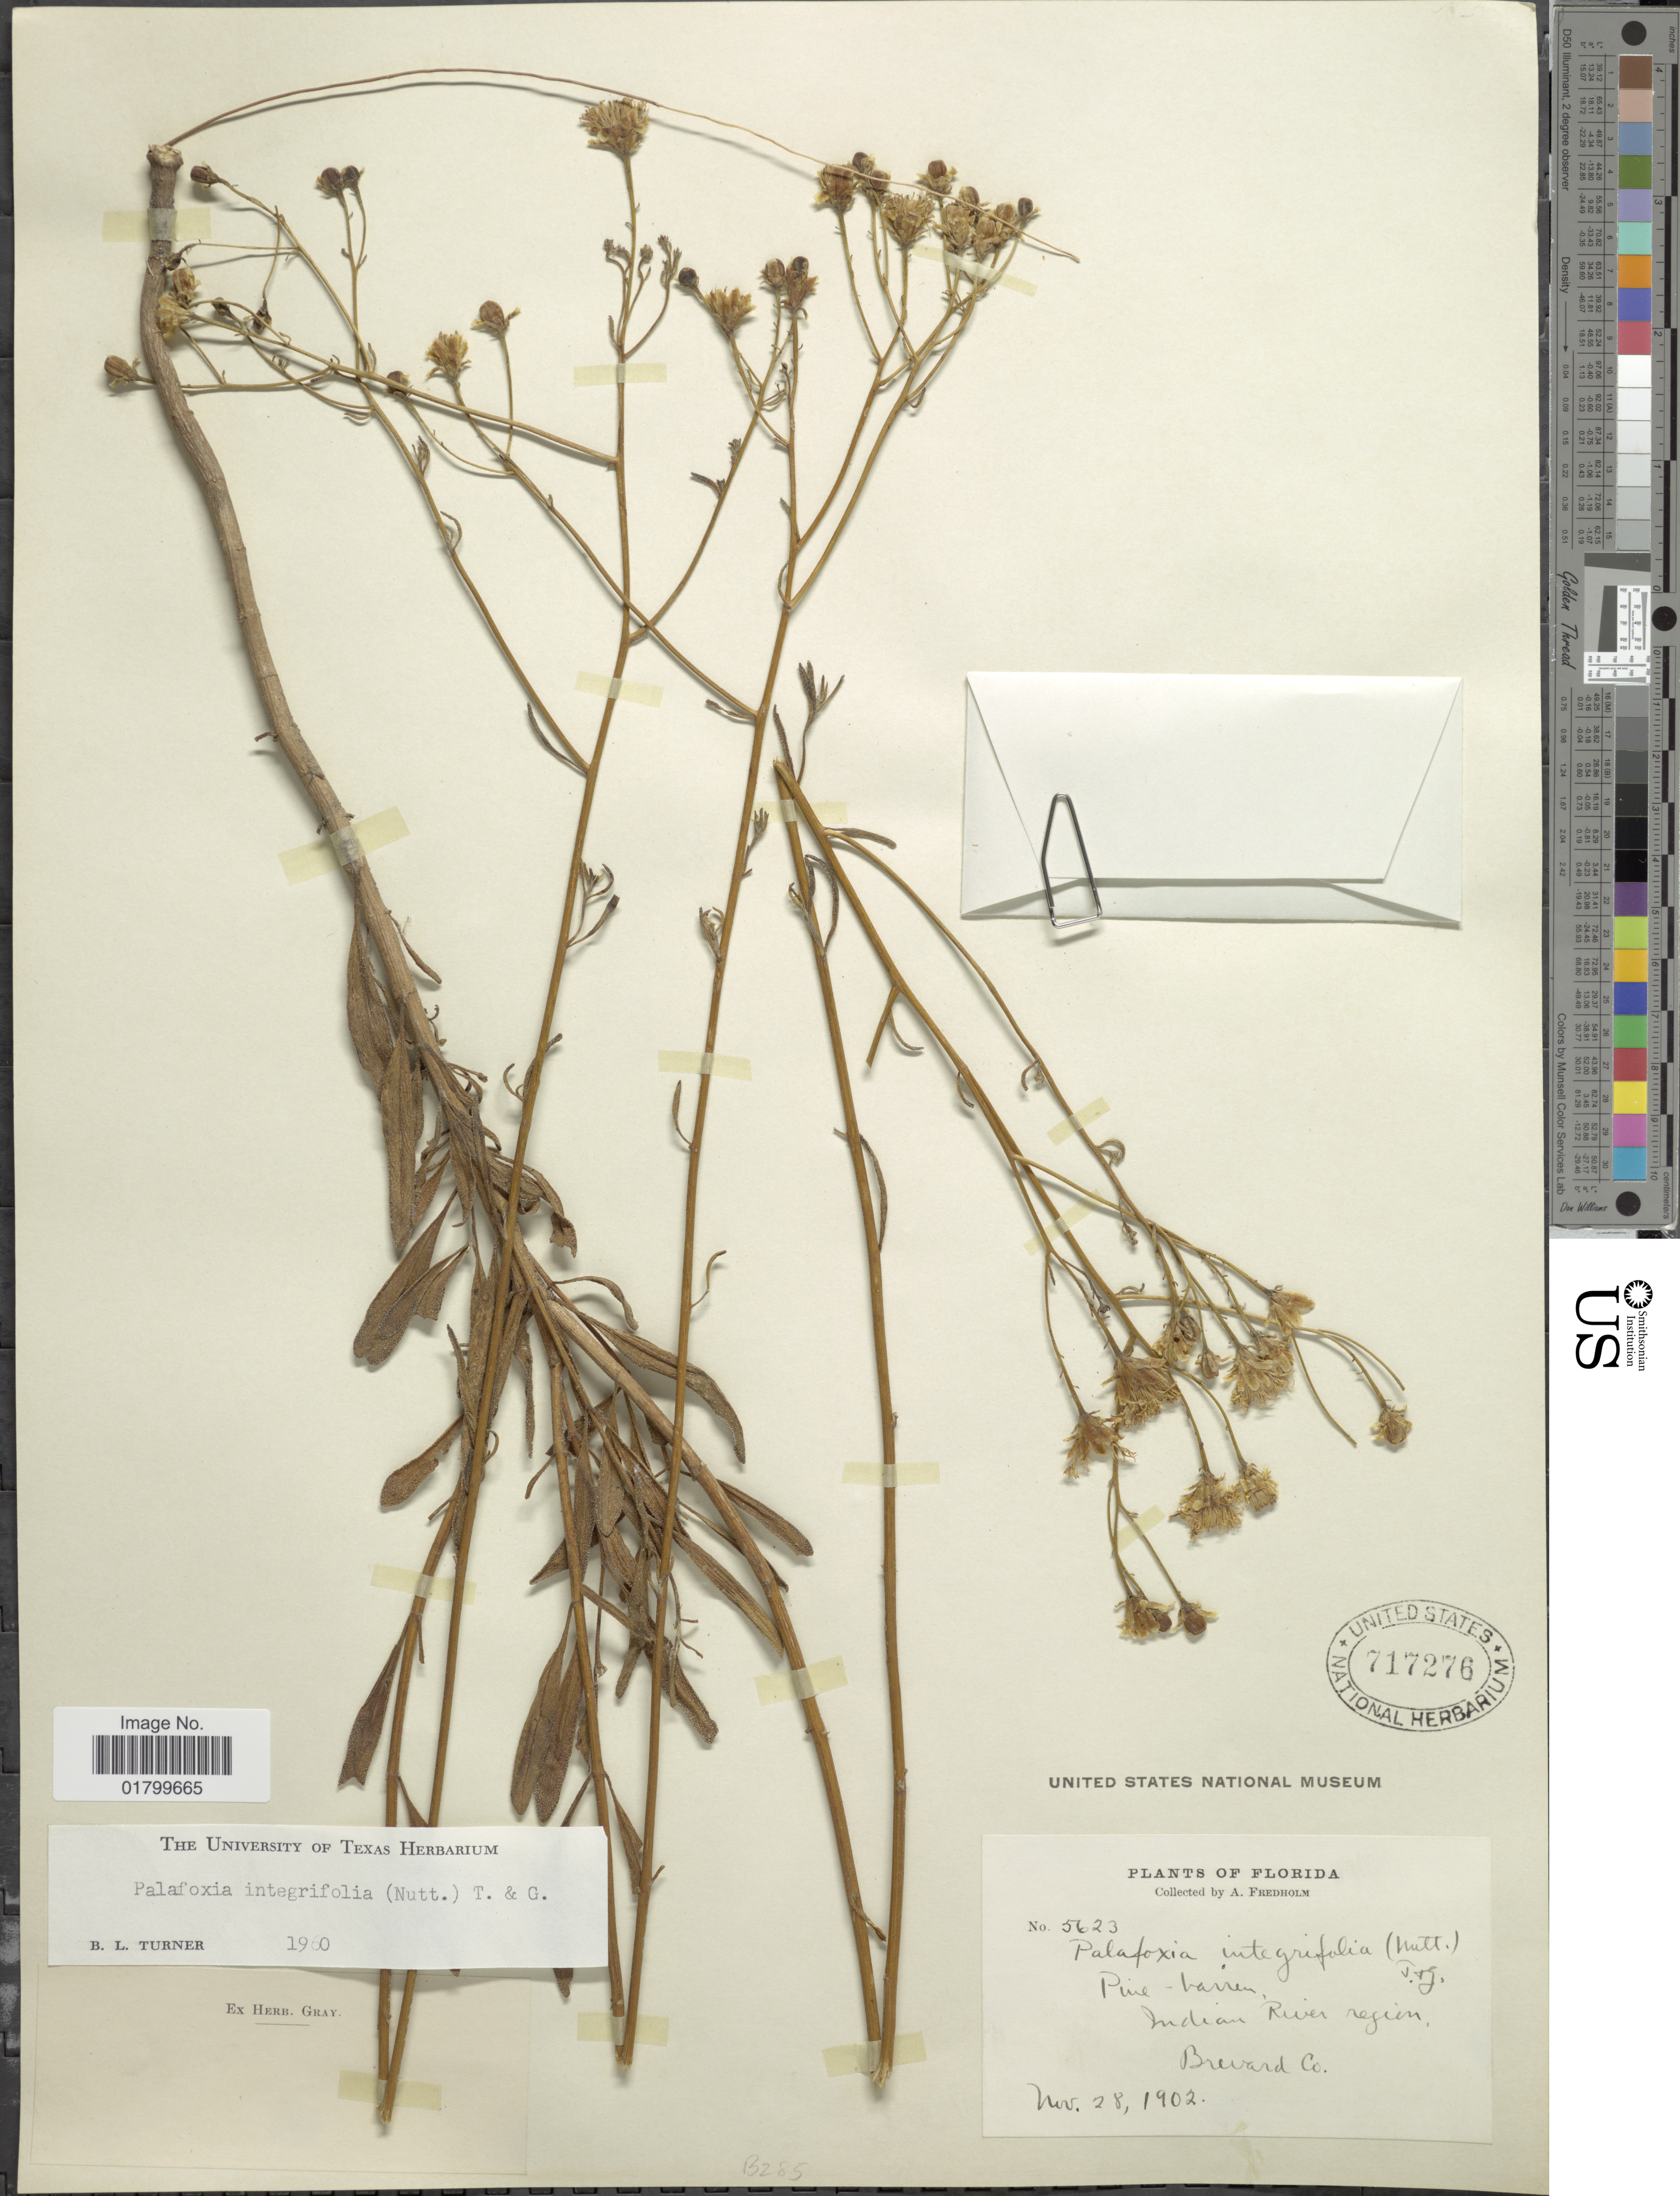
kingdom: Plantae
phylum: Tracheophyta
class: Magnoliopsida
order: Asterales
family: Asteraceae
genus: Palafoxia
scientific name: Palafoxia integrifolia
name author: (Nutt.) Torr. & A. Gray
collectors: A. Fredholm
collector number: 5623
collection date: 1902-11-28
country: United States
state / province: Florida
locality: Pine-barren, Indian River region, Brevard Co.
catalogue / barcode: US 717276